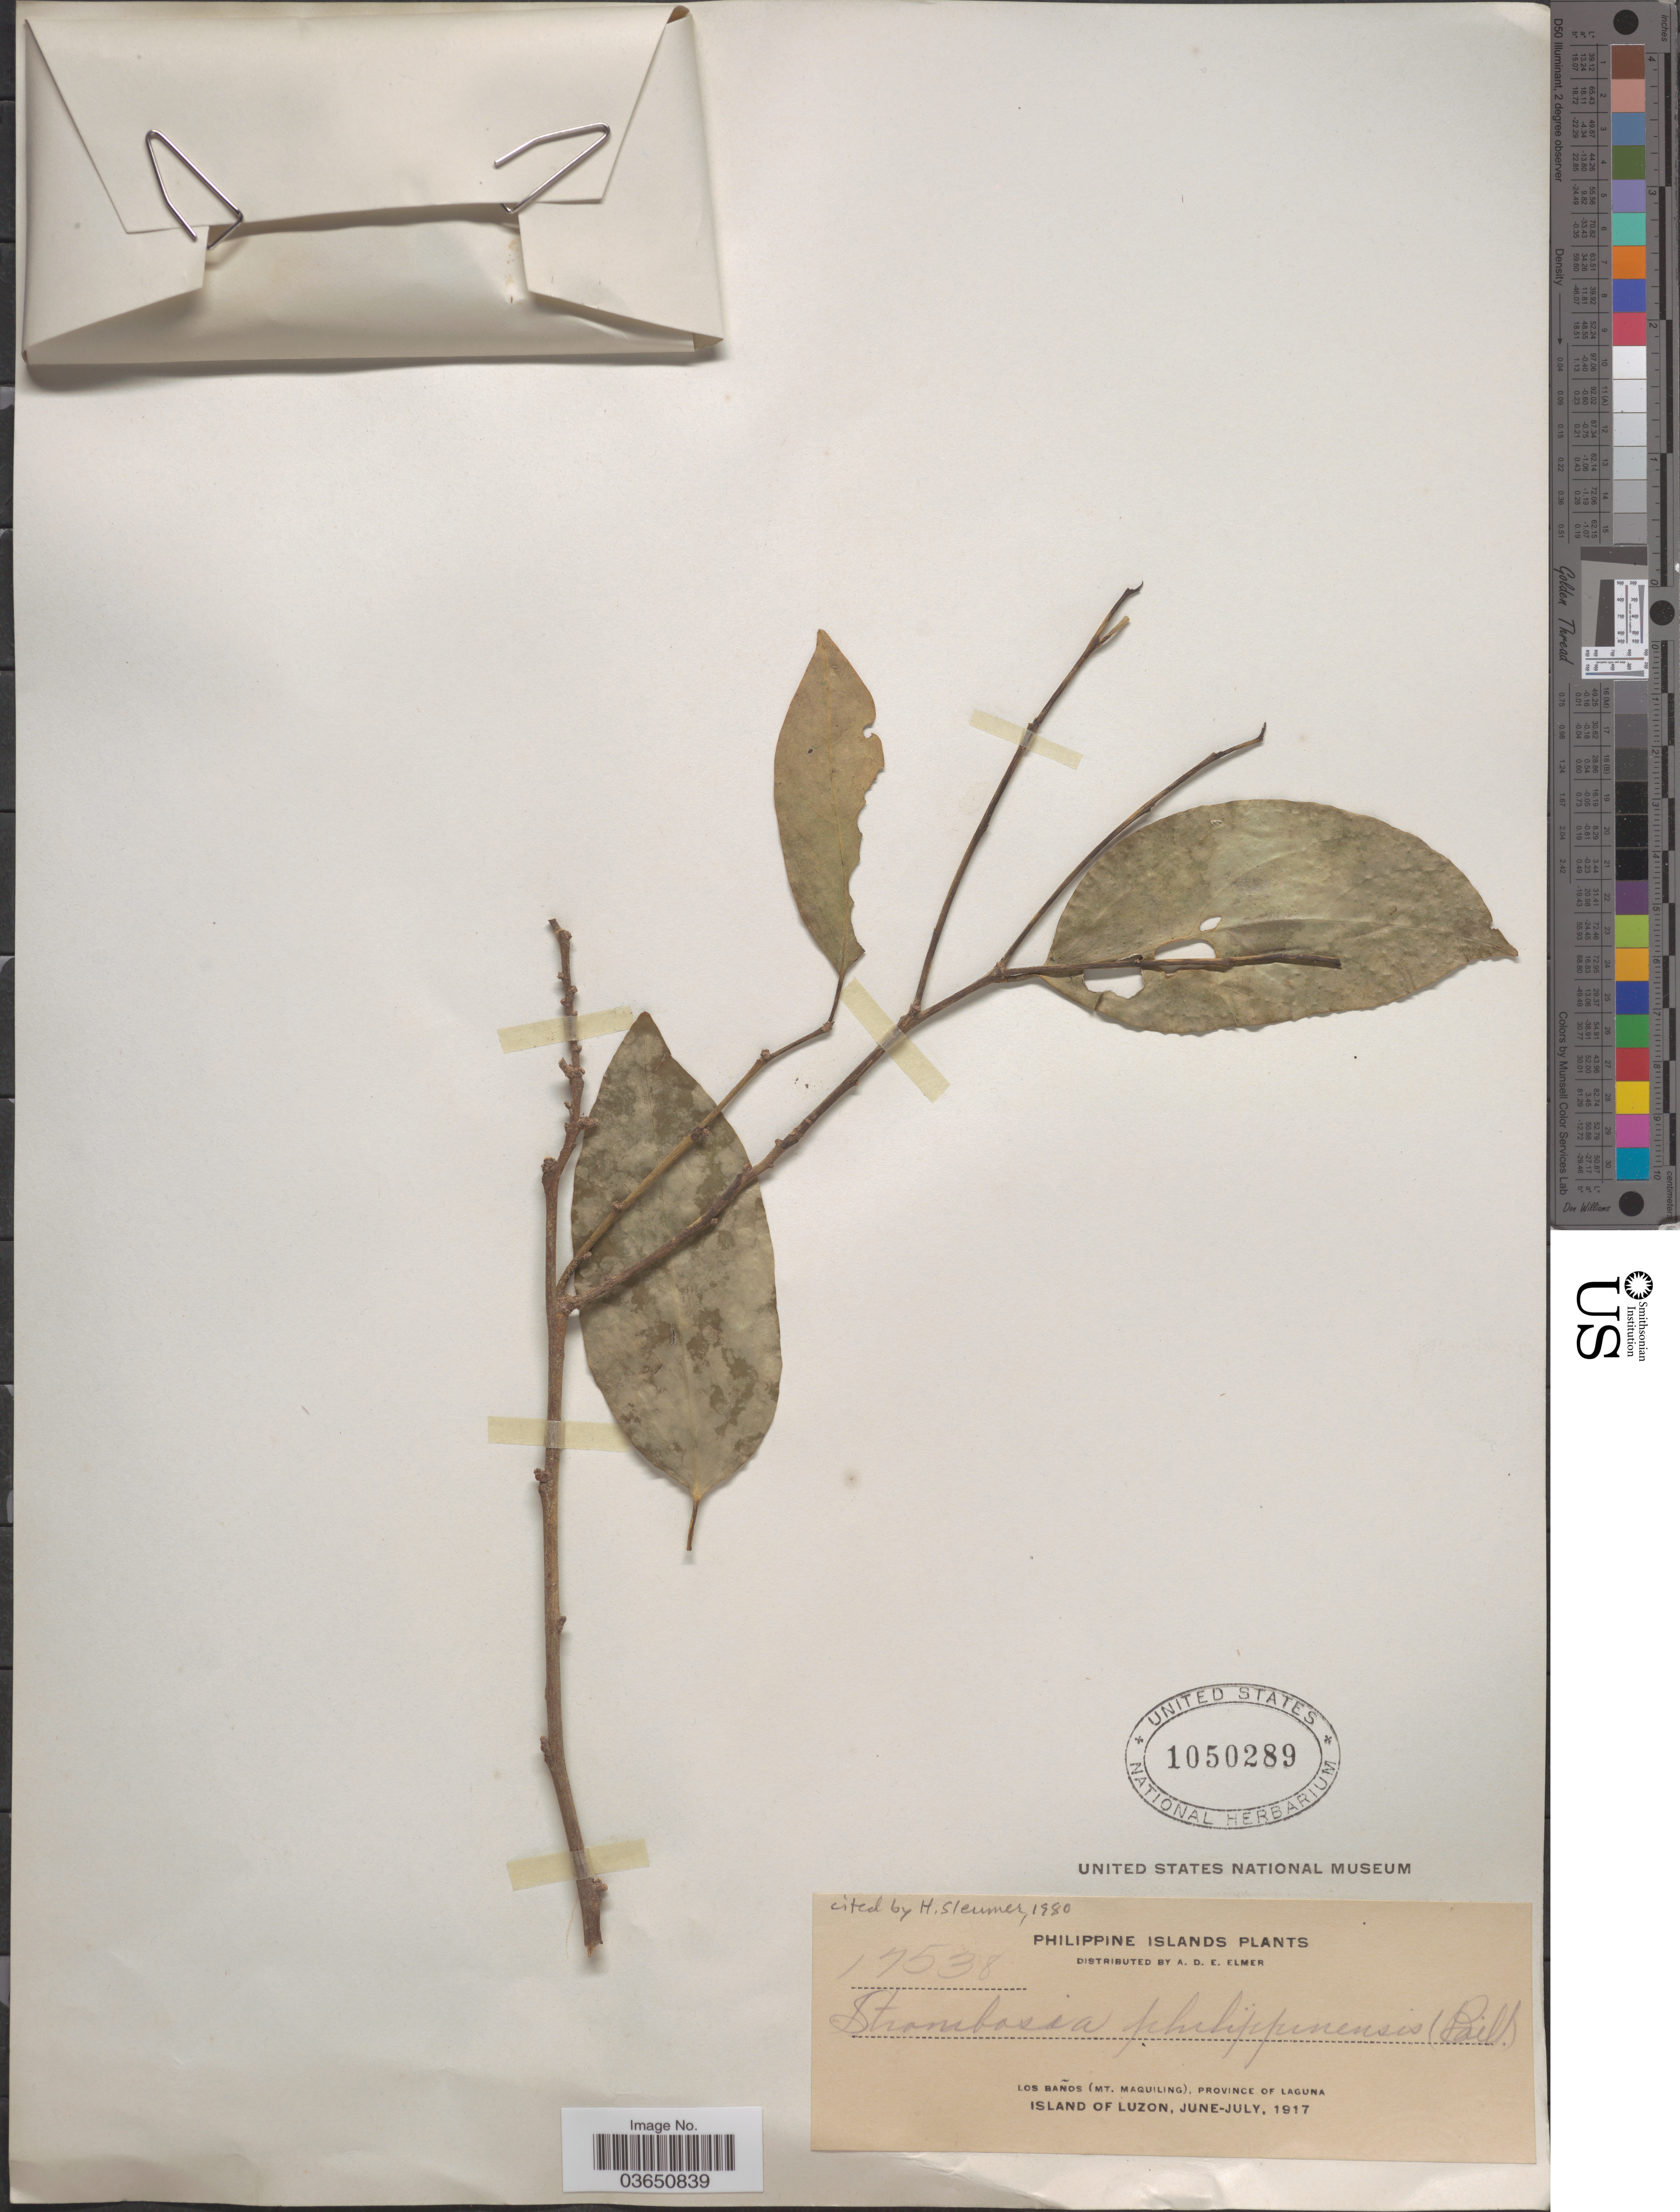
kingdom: Plantae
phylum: Tracheophyta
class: Magnoliopsida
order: Santalales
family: Strombosiaceae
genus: Strombosia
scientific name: Strombosia philippinensis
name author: (Baill.) Rolfe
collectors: A. D. E. Elmer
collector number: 17538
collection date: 1917-06/1917-07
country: Philippines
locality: Los Baños (Mt. Maquiling), Province of Sorsogon. Island of Luzon.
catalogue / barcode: US 1050289